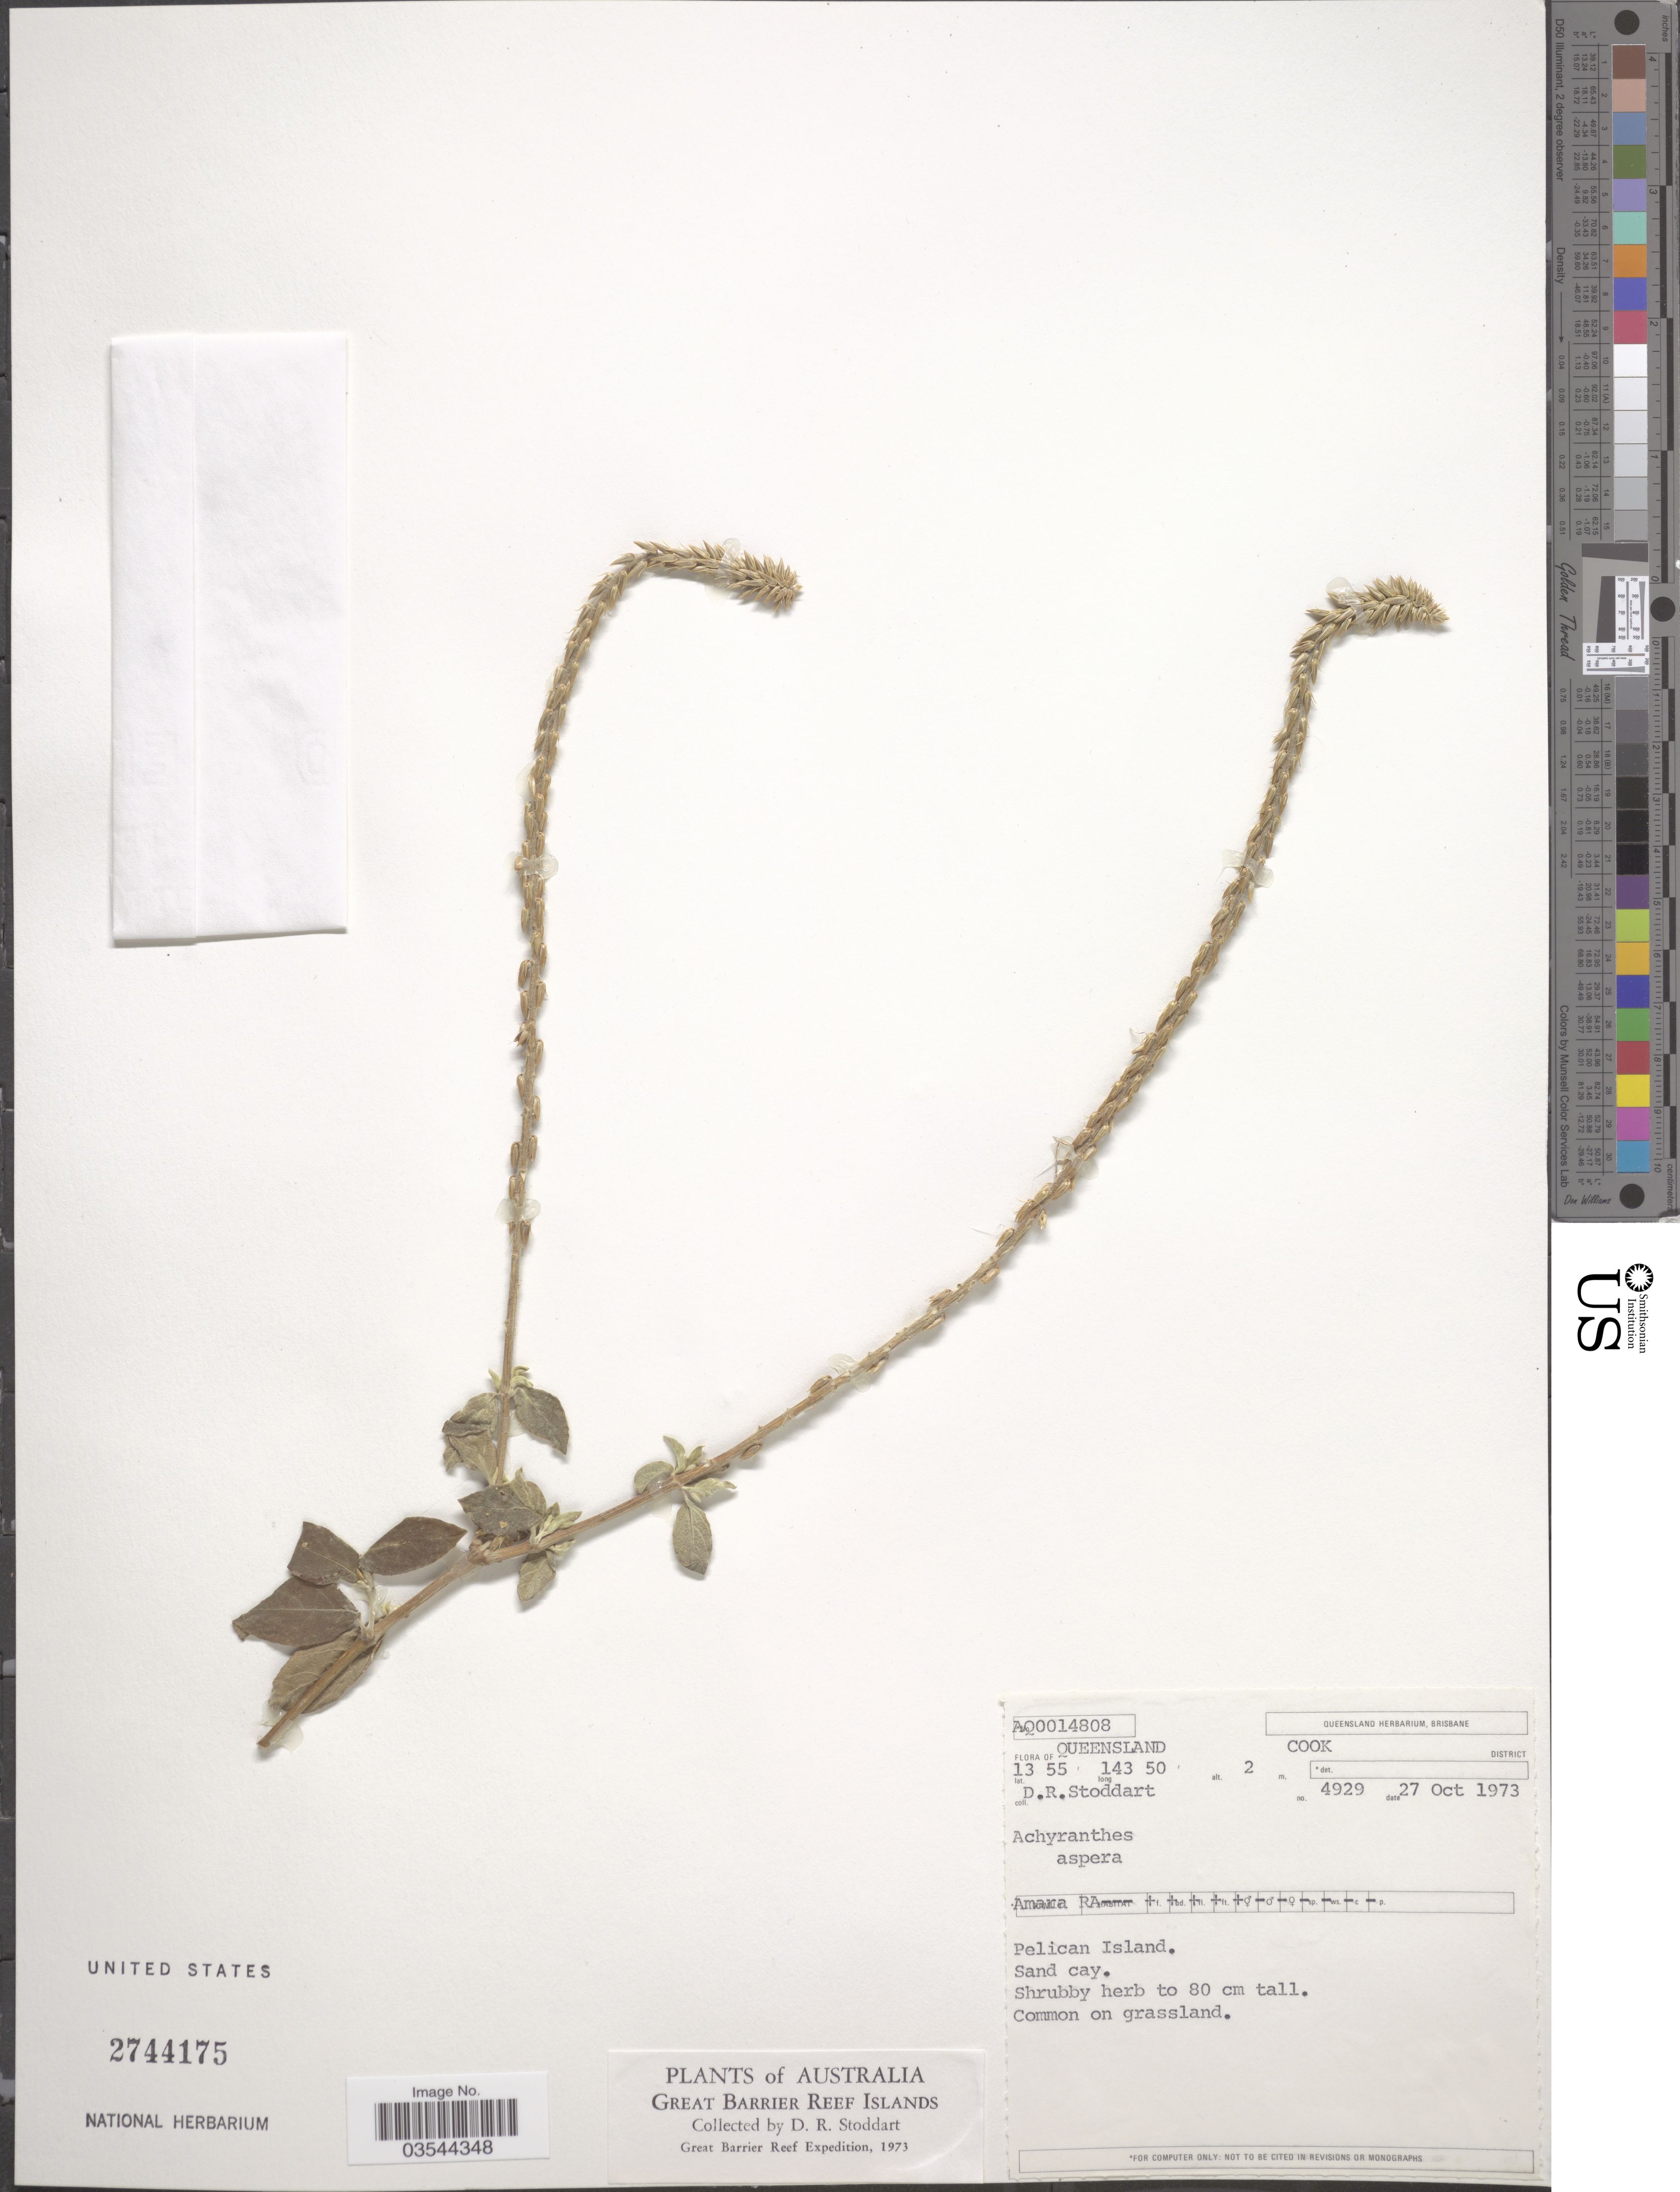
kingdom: Plantae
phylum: Tracheophyta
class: Magnoliopsida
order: Caryophyllales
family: Amaranthaceae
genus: Achyranthes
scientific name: Achyranthes aspera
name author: L.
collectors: D. R. Stoddart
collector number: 4929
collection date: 1973-10-27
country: Australia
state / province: Queensland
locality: Cook District. Pelican Island. Sand cay. Great Barrier Reef Islands.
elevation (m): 2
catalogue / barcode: US 2744175